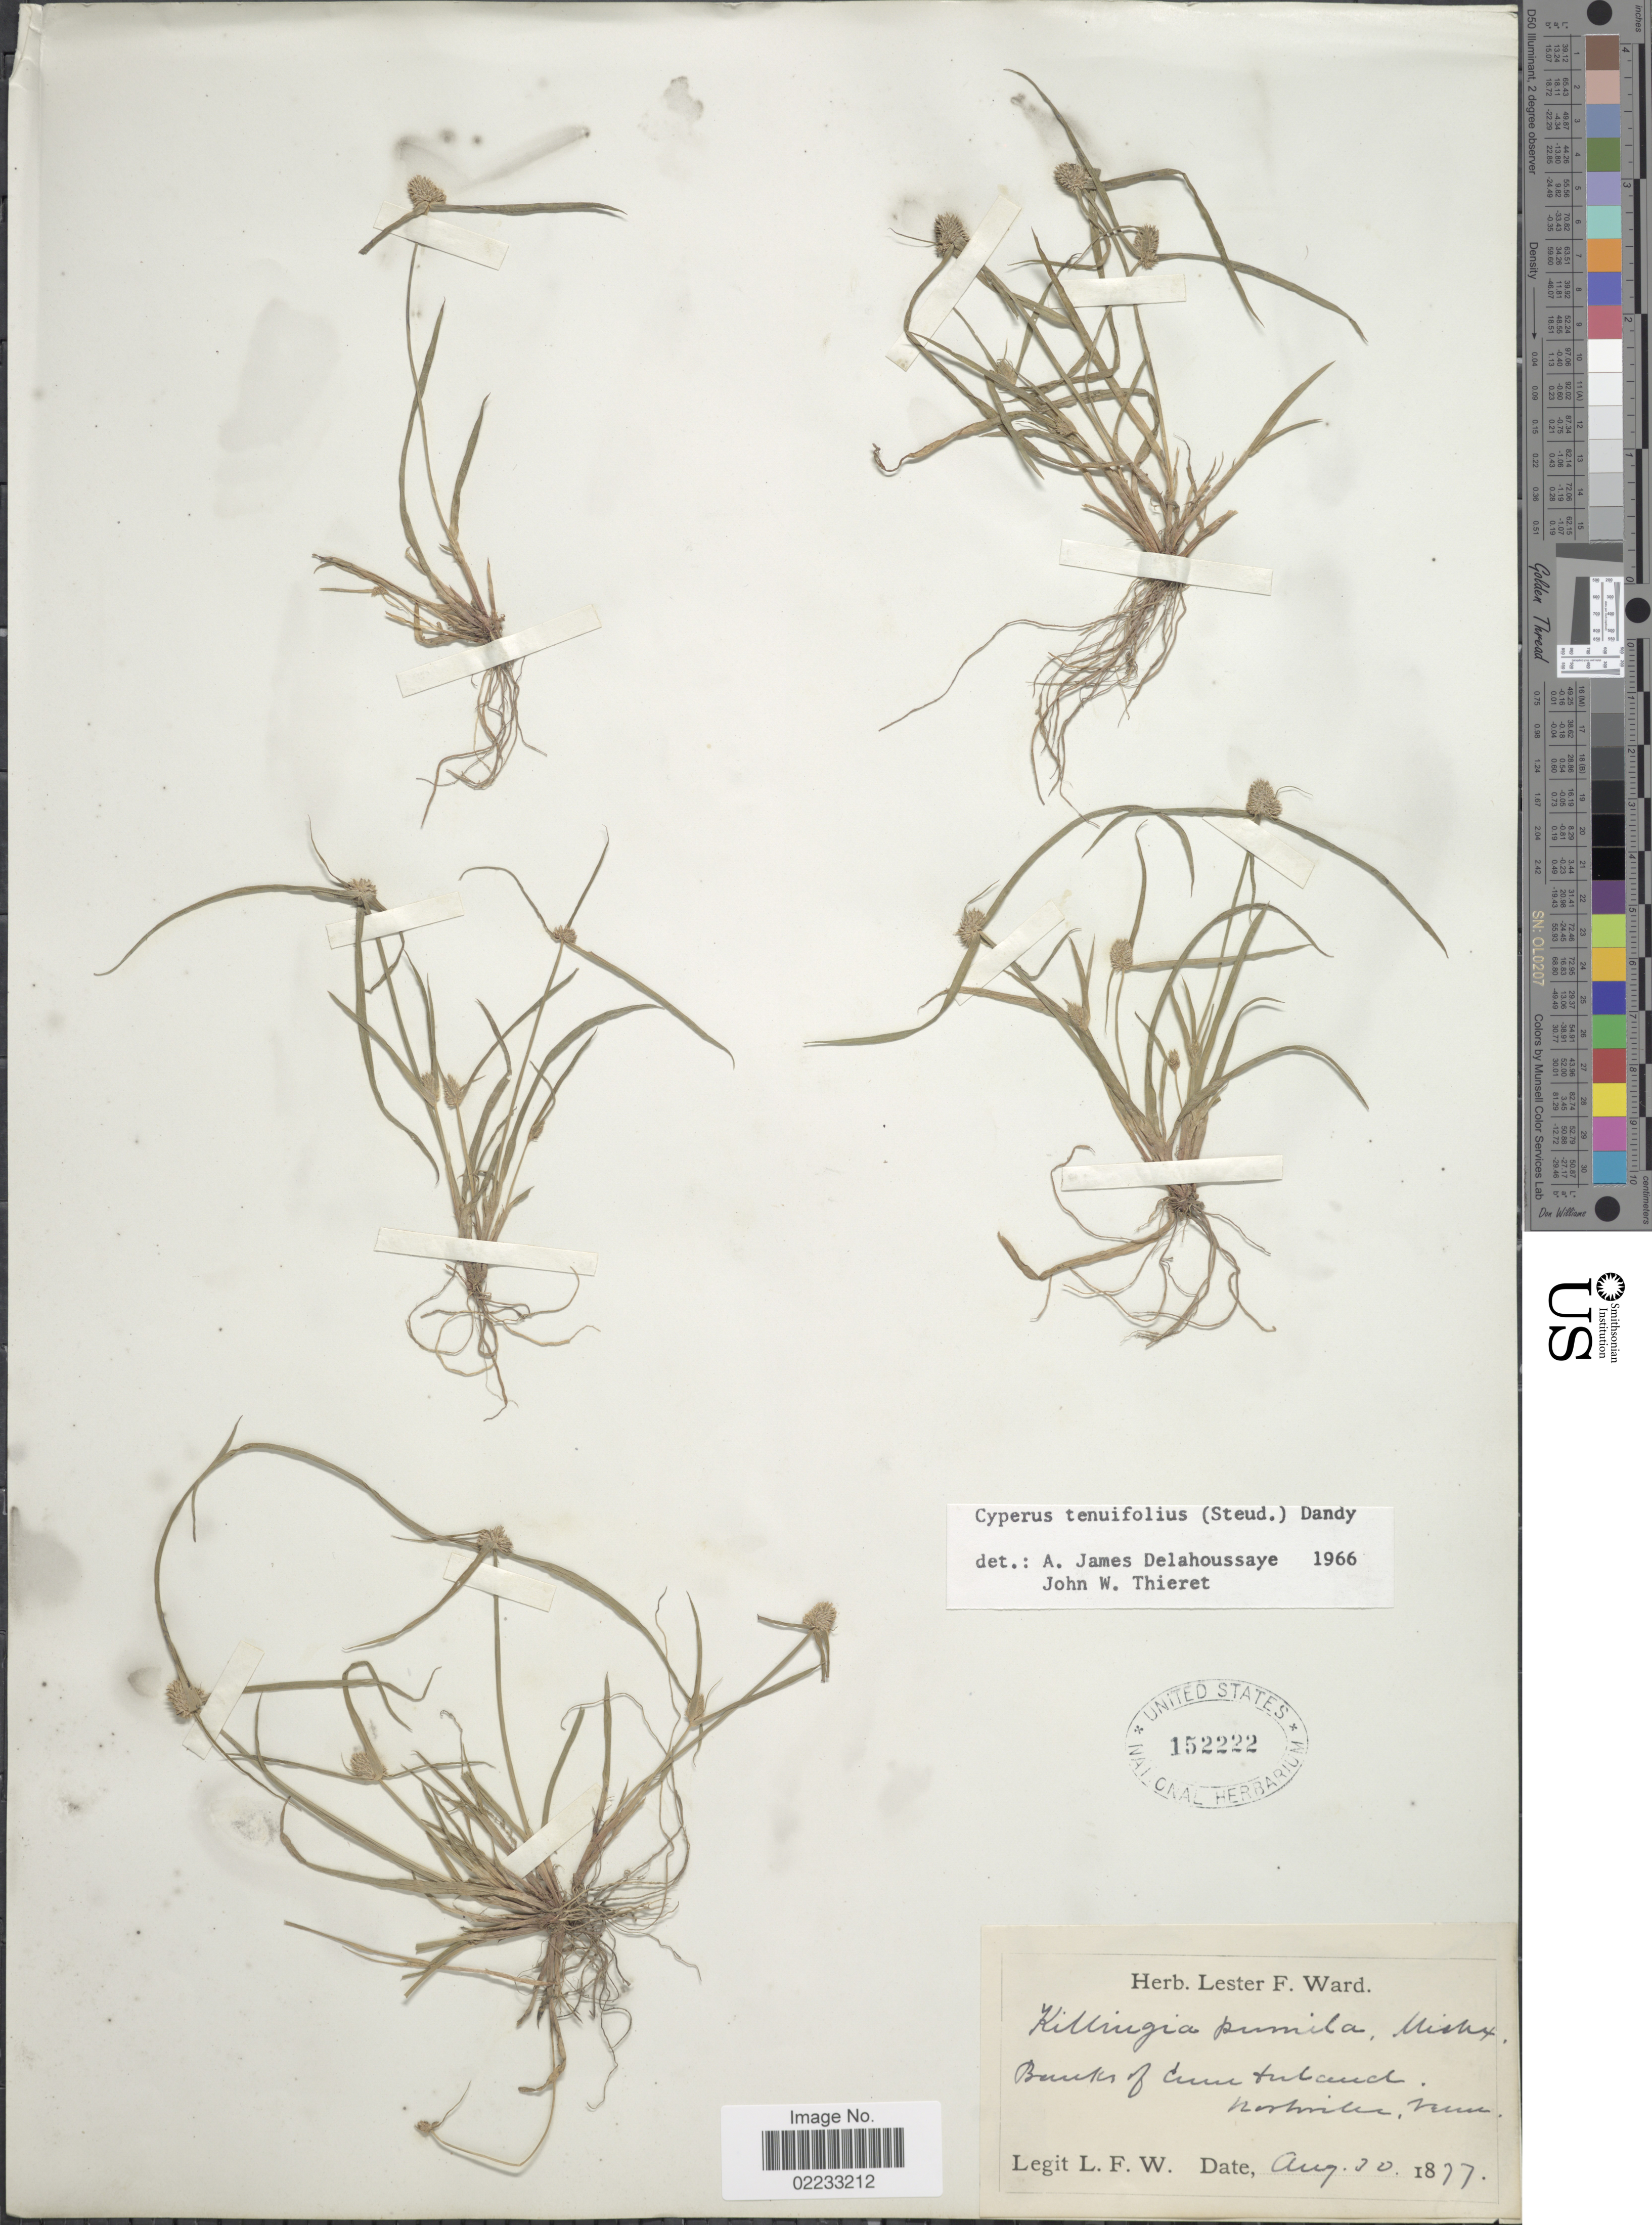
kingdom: Plantae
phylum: Tracheophyta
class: Liliopsida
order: Poales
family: Cyperaceae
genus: Cyperus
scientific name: Cyperus hortensis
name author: (Salzm. ex Steud.) Dorr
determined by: Strong, Mark T., (BOT), Smithsonian Institution - National Museum of Natural History (UNITED STATES)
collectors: L. F. Ward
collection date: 1877-08-30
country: United States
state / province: Tennessee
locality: Banks of Cumberland, Nashville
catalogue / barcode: US 152222